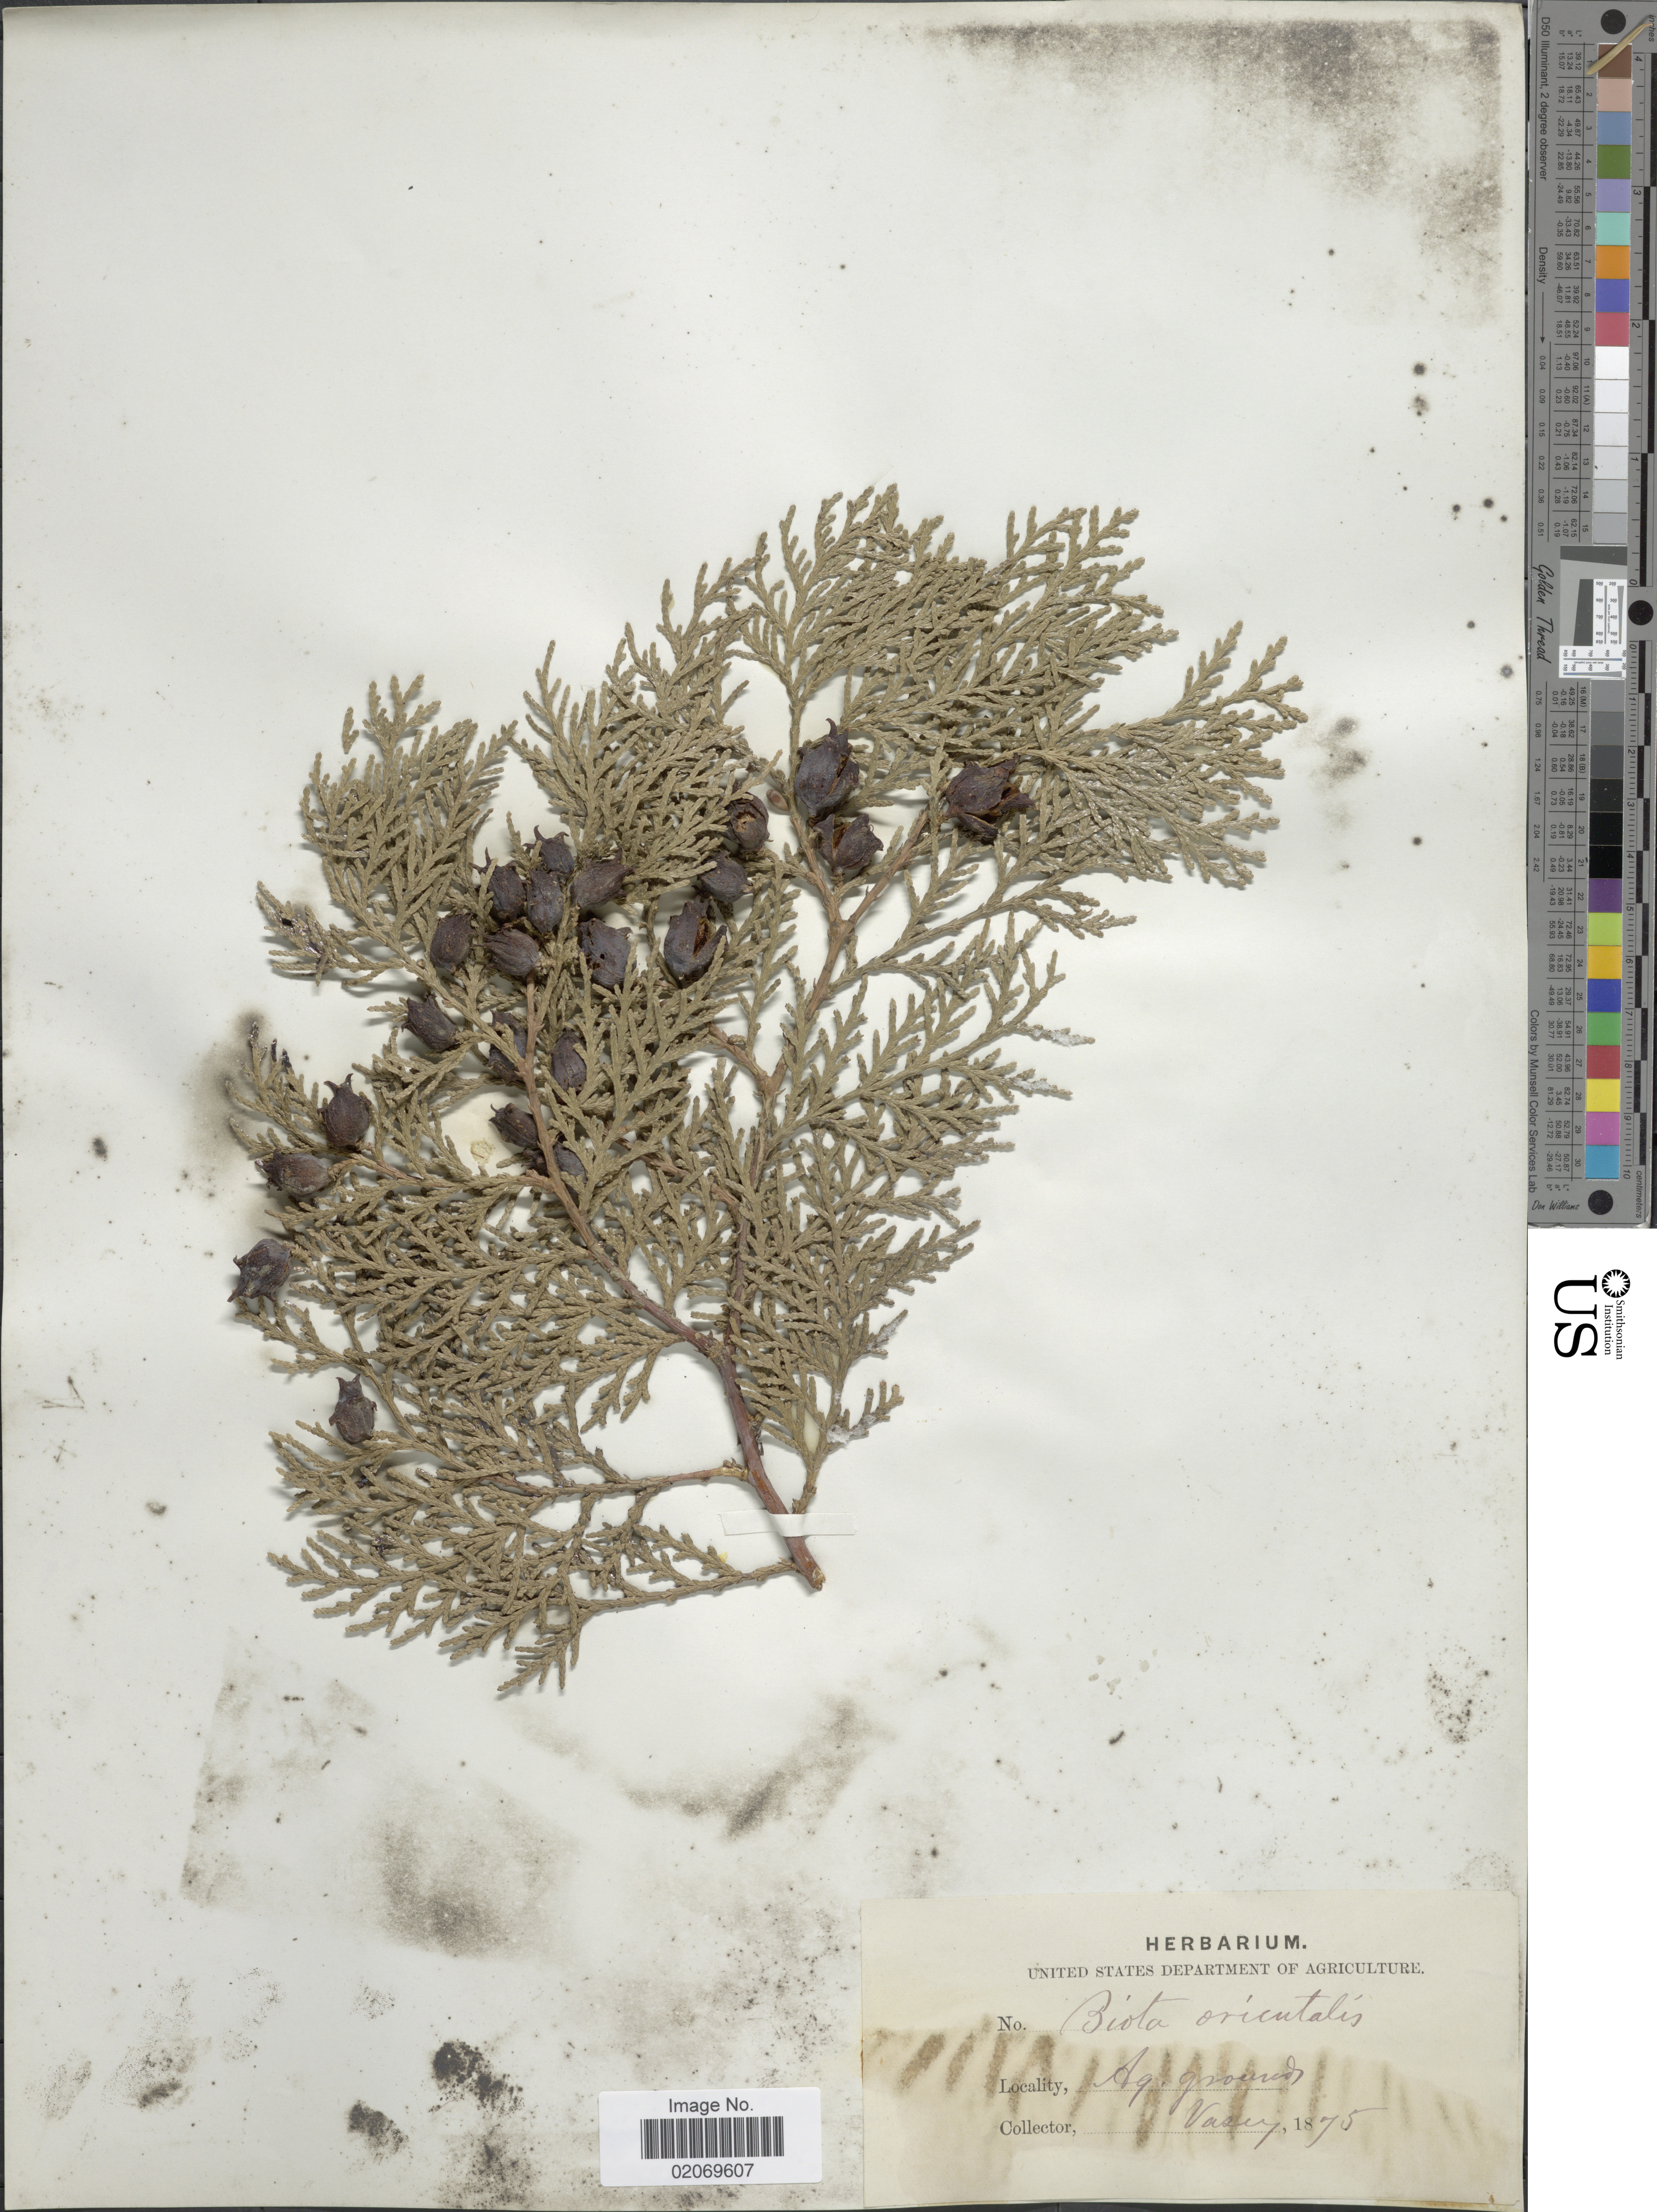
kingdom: Plantae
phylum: Tracheophyta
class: Pinopsida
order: Pinales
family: Cupressaceae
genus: Thuja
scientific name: Thuja orientalis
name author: L.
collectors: Vasey, --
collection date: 1875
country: United States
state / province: District of Columbia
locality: Ag. grounds